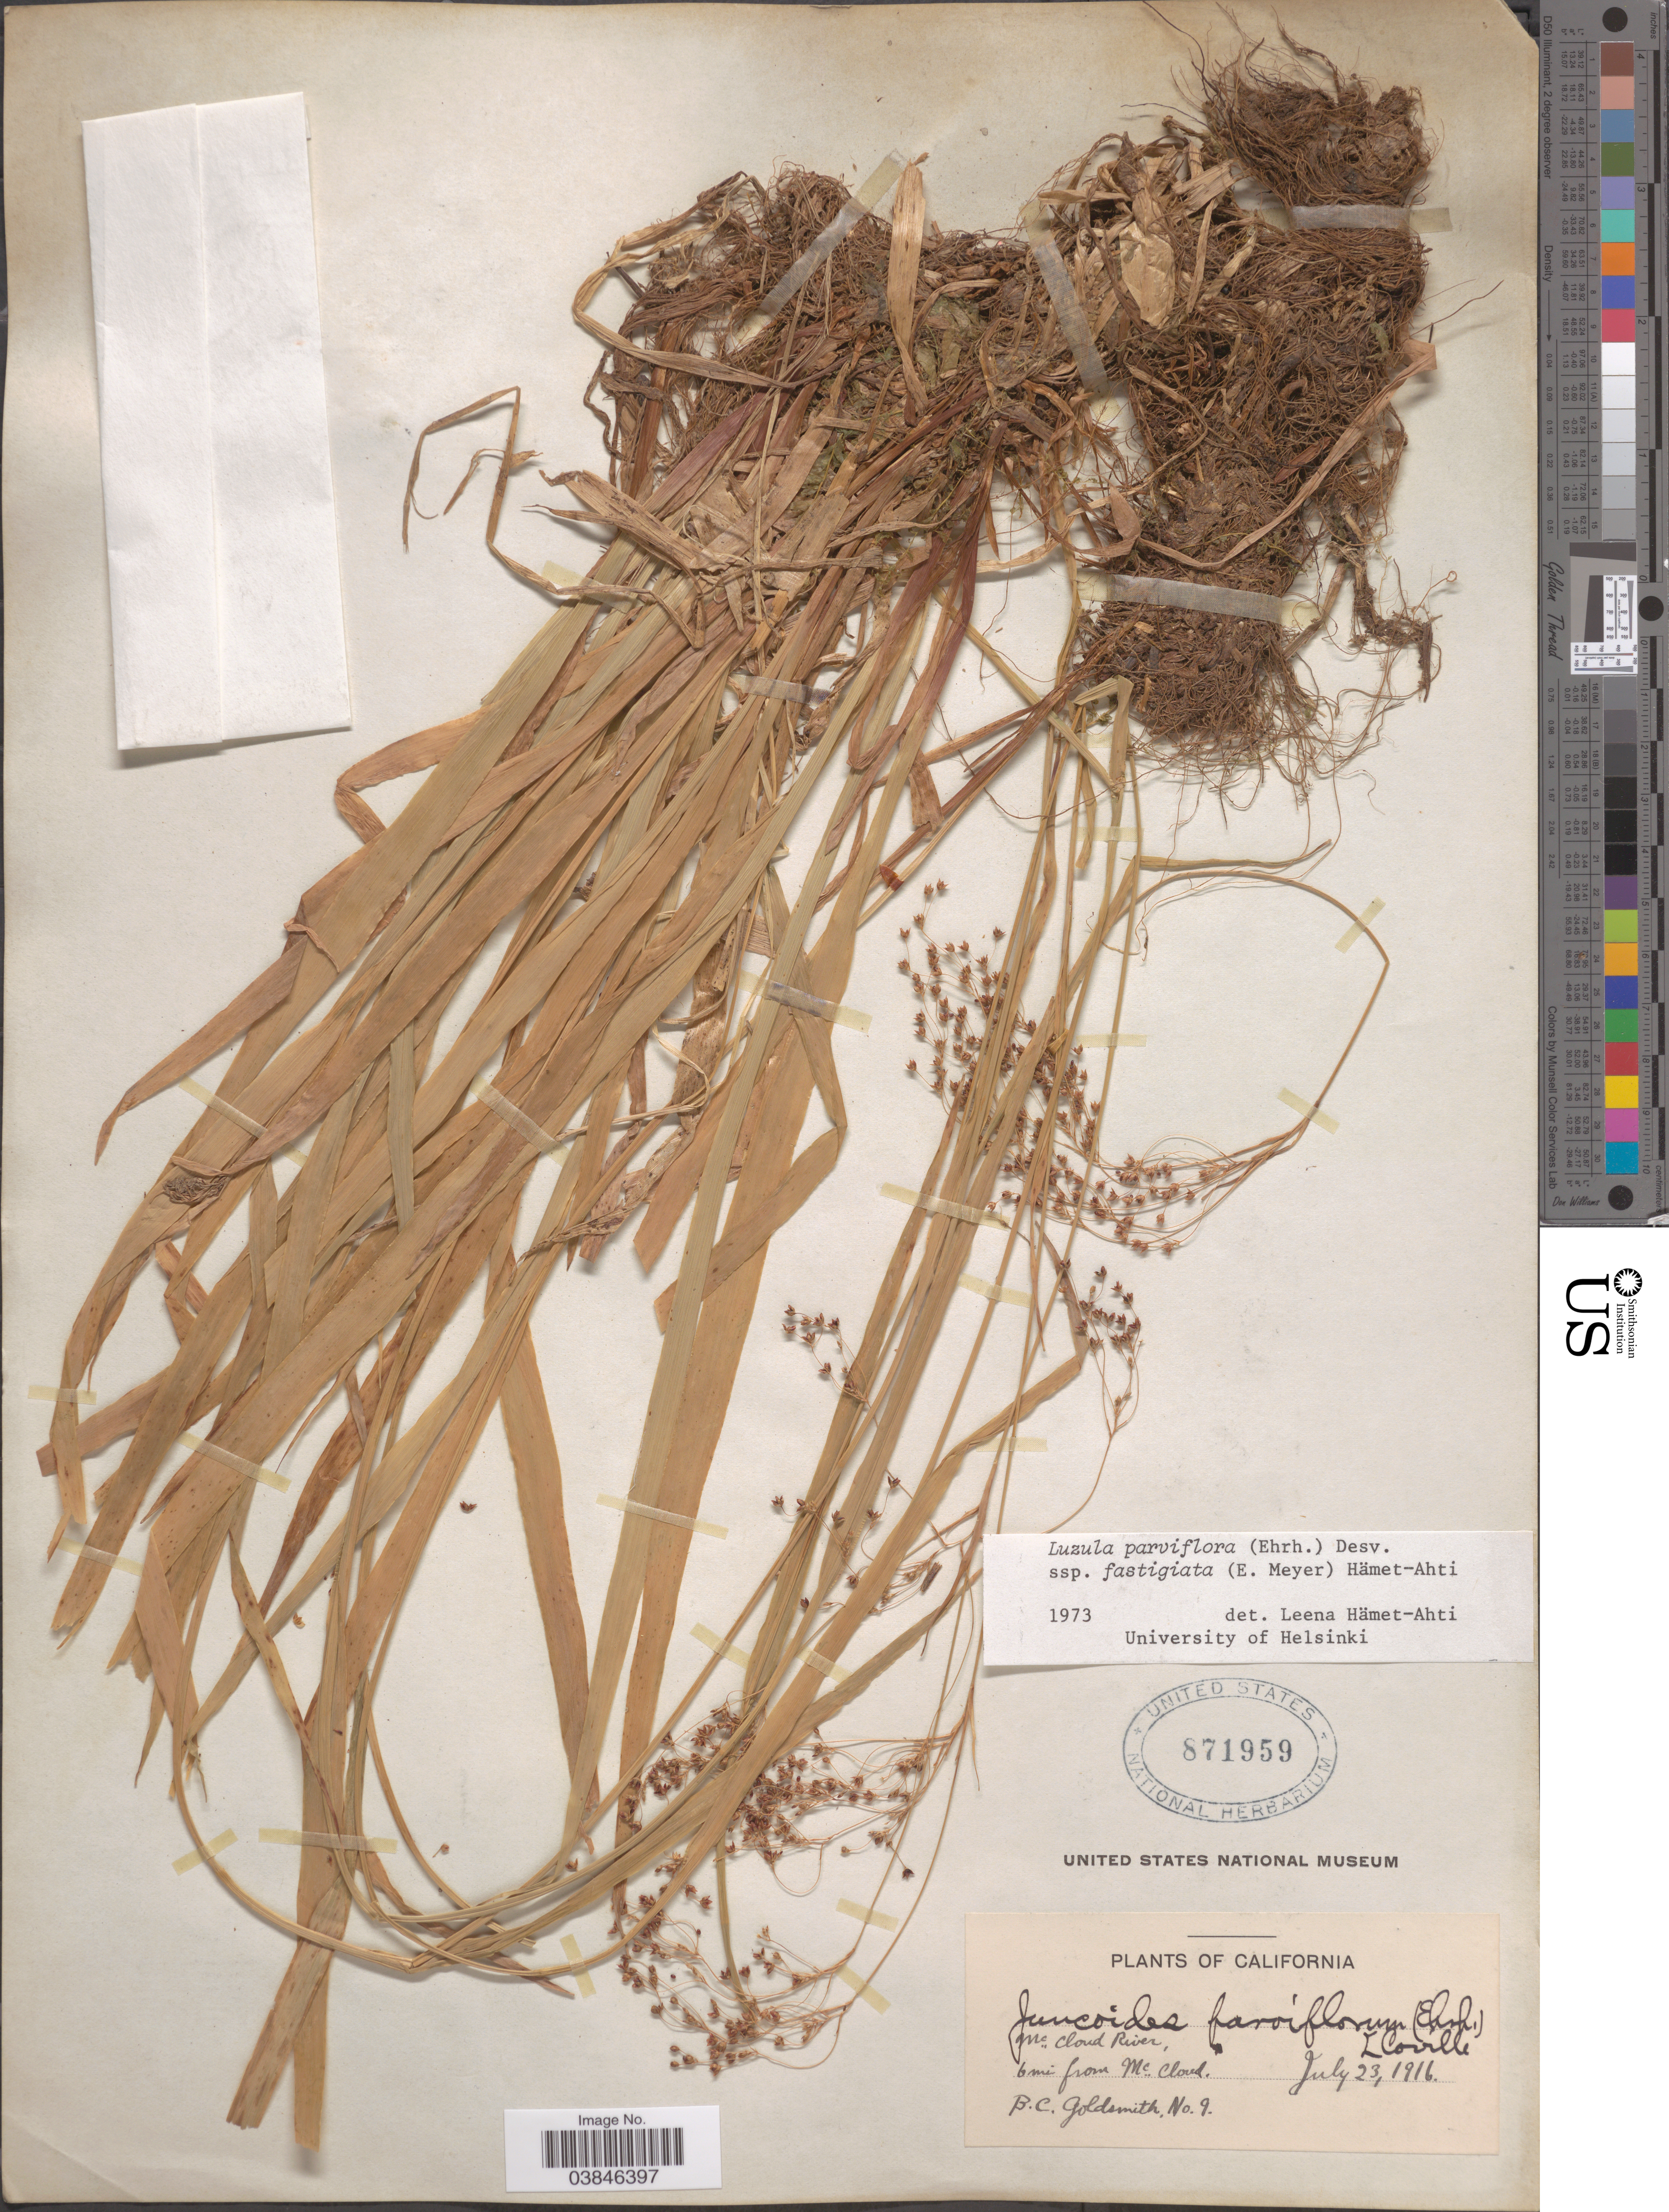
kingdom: Plantae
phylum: Tracheophyta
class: Liliopsida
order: Poales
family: Juncaceae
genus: Luzula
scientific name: Luzula parviflora subsp. fastigiata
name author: Buchenau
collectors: B. Goldsmith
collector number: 9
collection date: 1916-07-23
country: United States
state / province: California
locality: McCloud River, 6 mi from McCloud.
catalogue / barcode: US 871959